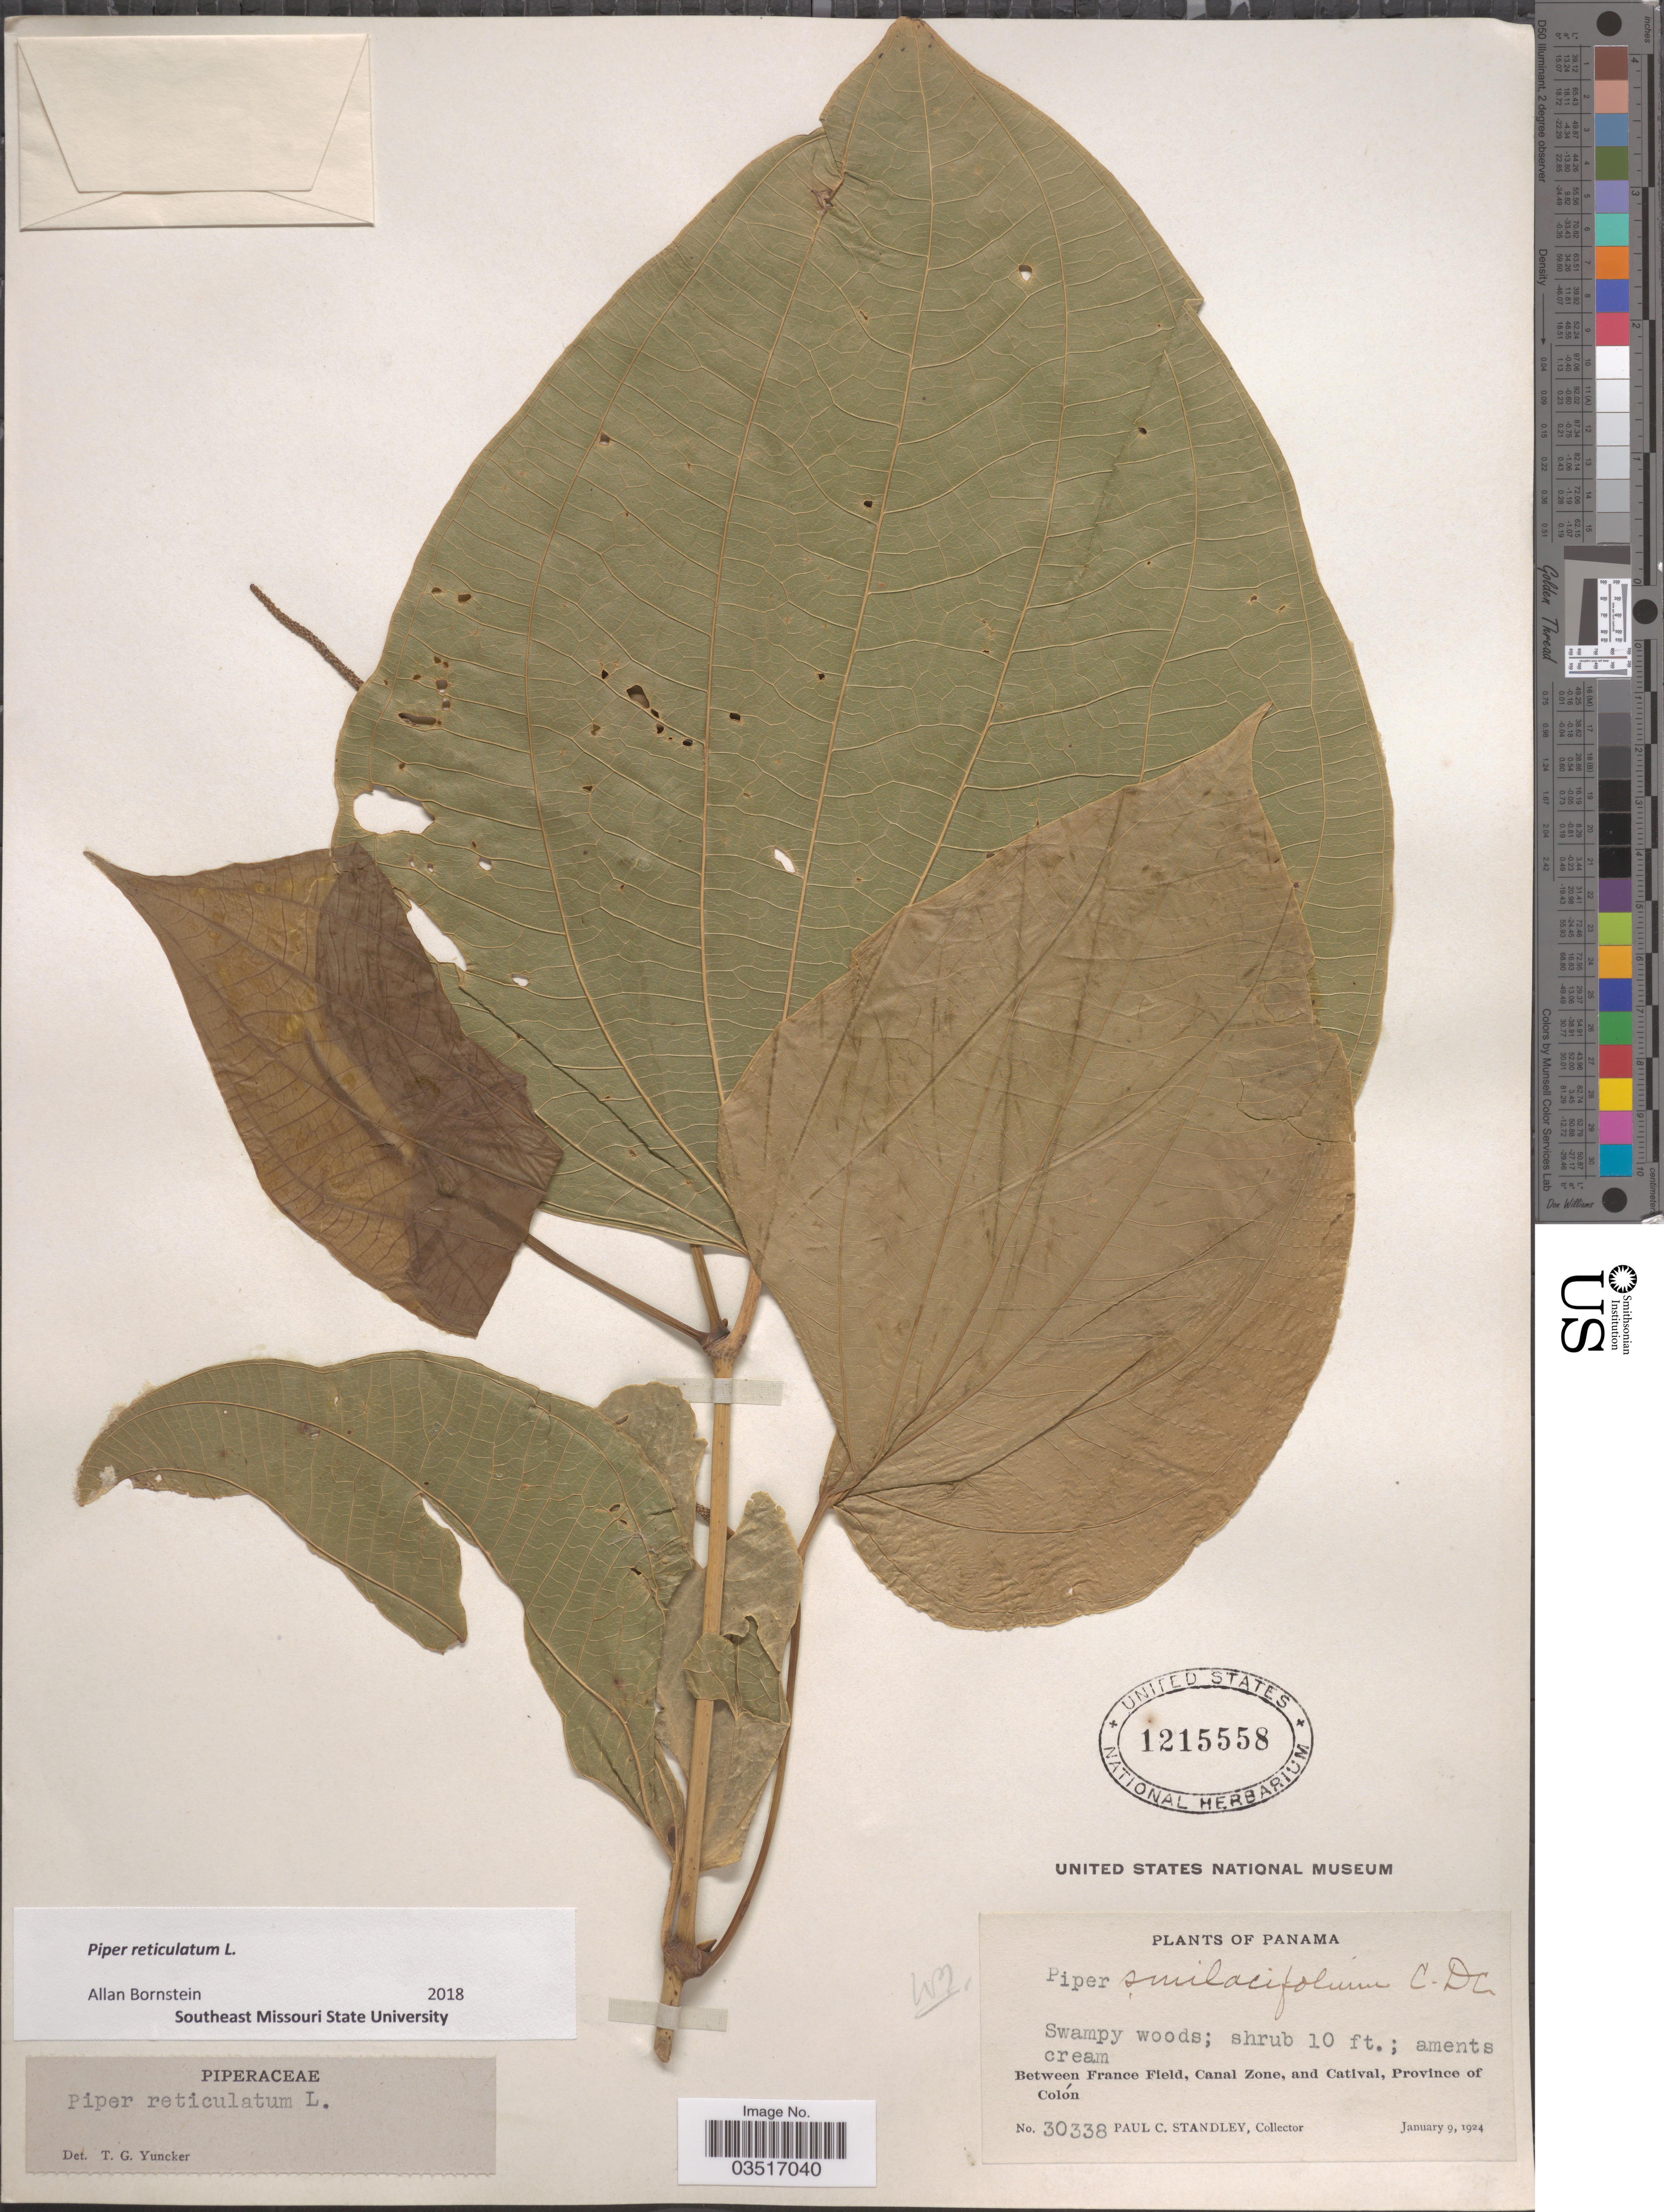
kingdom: Plantae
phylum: Tracheophyta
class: Magnoliopsida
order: Piperales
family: Piperaceae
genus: Piper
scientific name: Piper reticulatum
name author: L.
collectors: P. C. Standley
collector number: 30338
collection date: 1924-01-09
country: Panama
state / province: Colón / Panamá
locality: Between France Field, Canal Zone, and Catival, Province of Colón.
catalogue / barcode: US 1215558